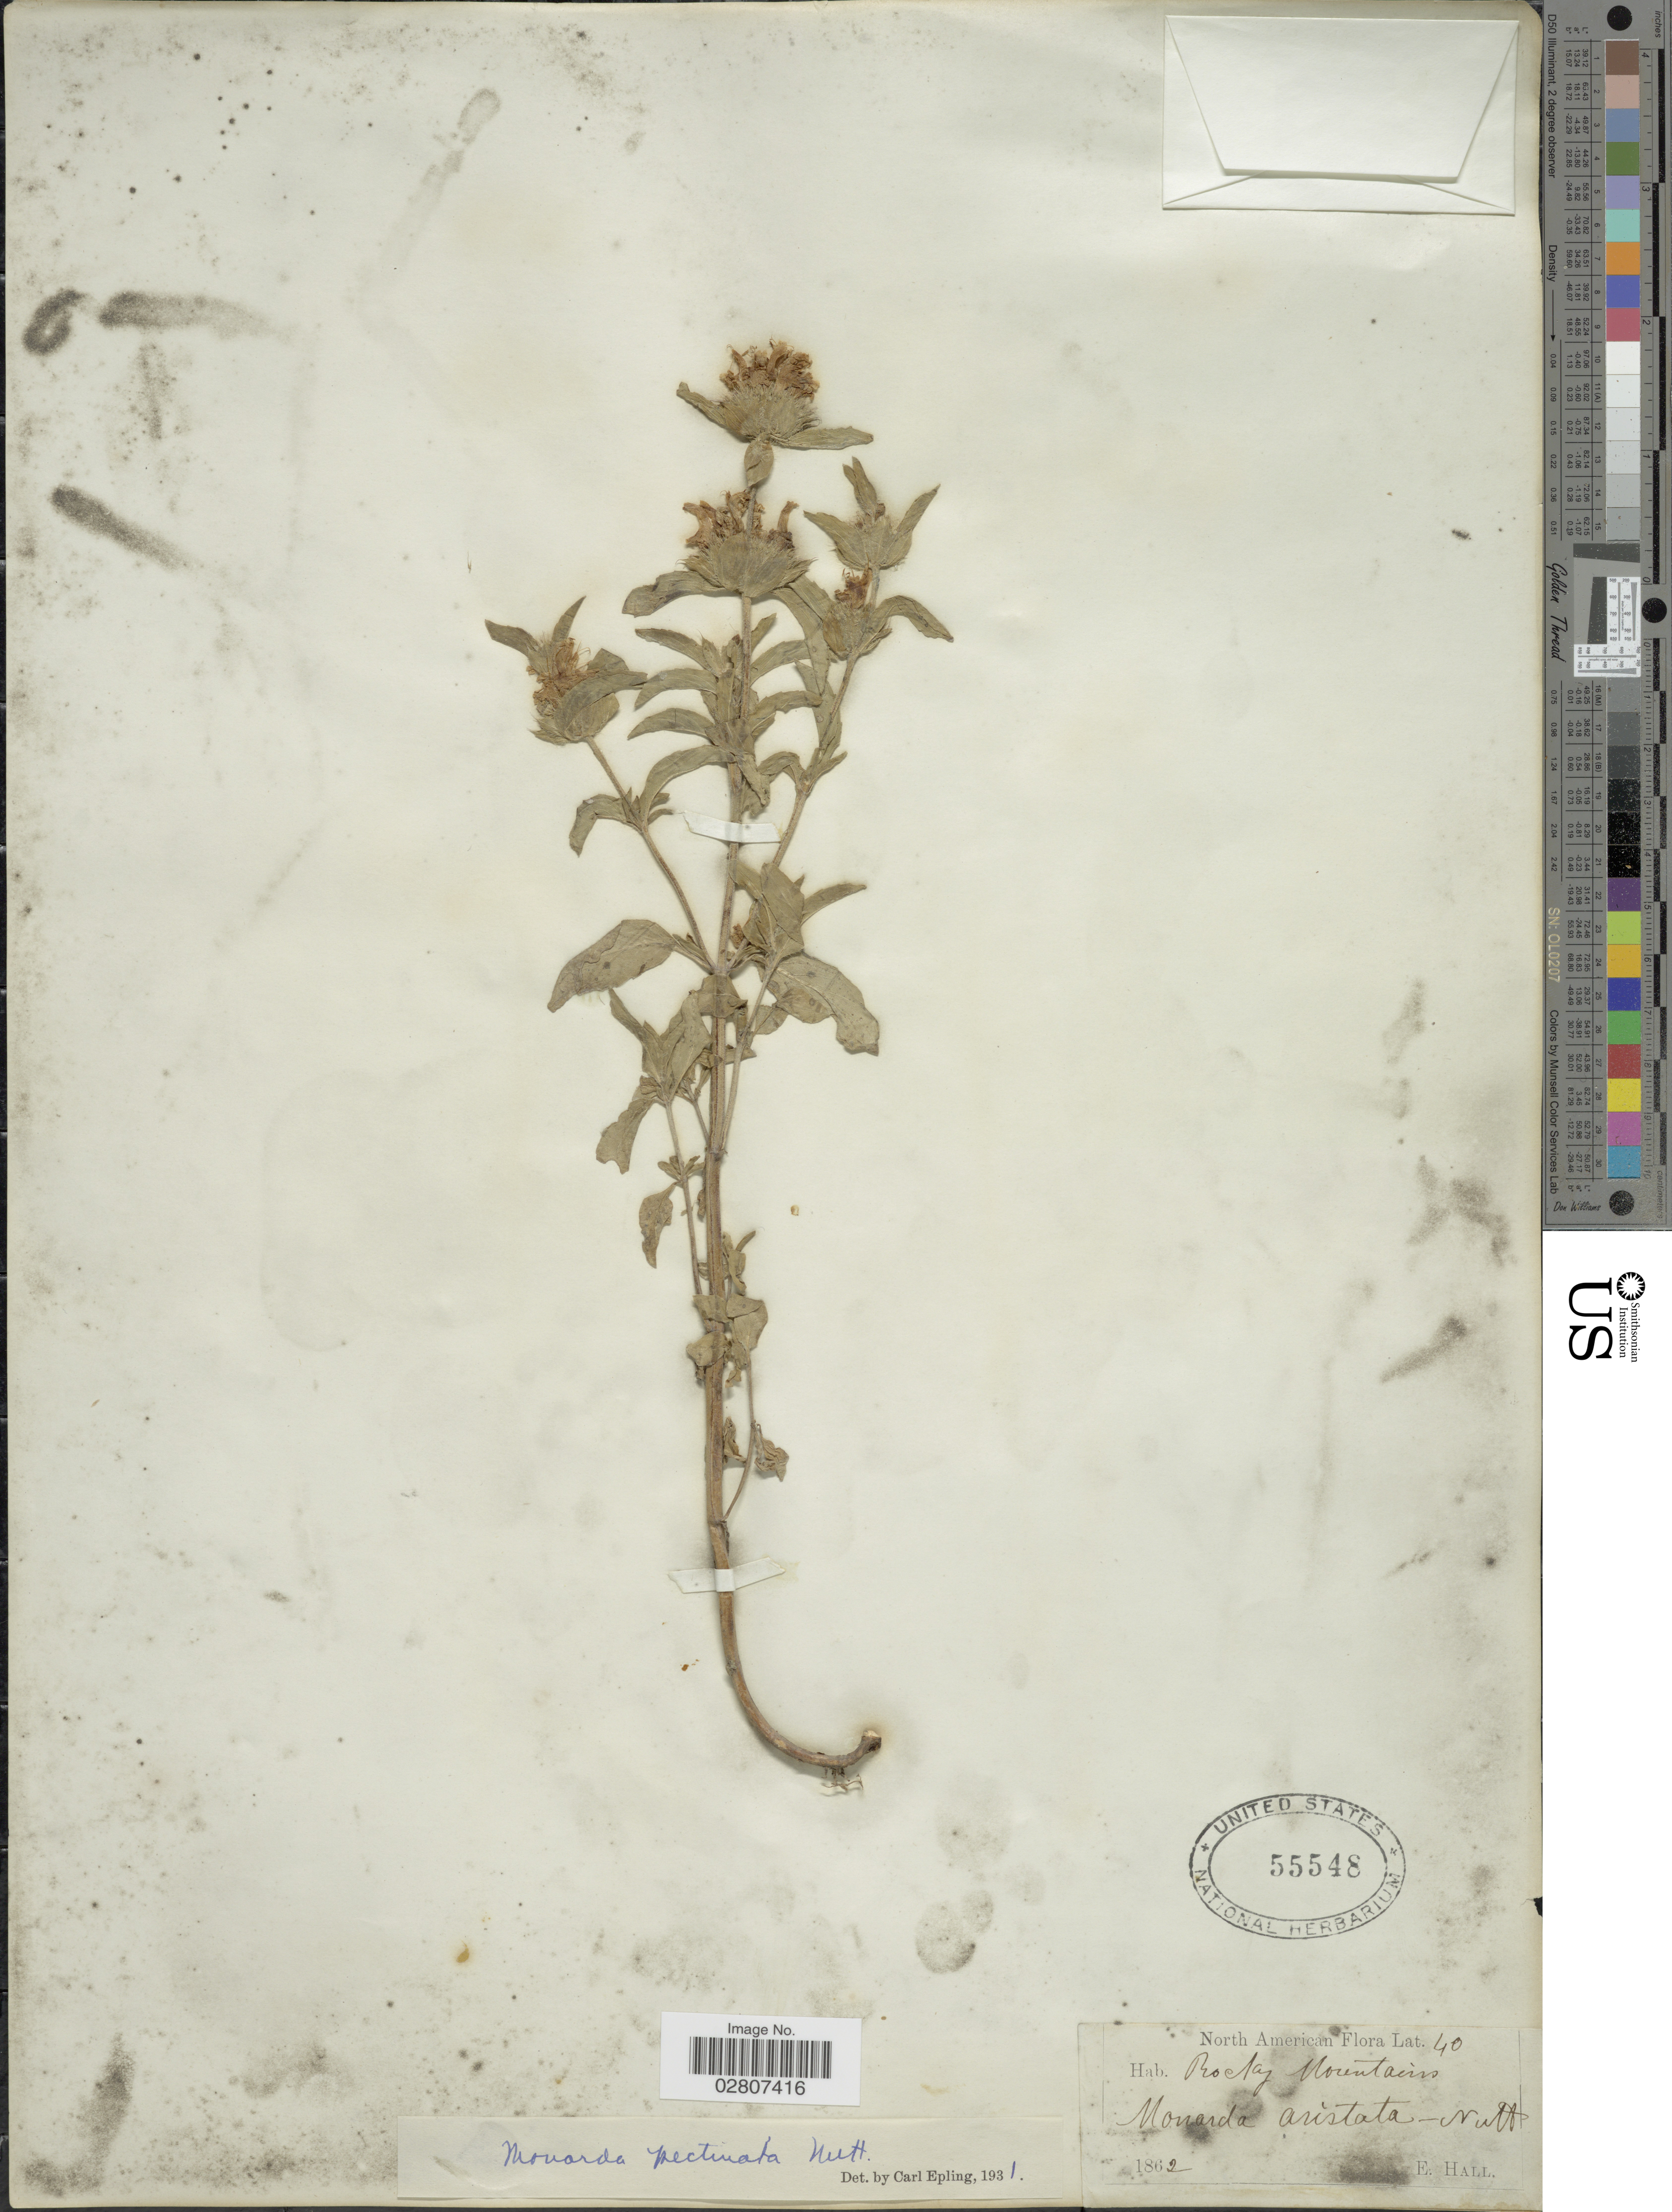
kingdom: Plantae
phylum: Tracheophyta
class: Magnoliopsida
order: Lamiales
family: Lamiaceae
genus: Monarda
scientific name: Monarda pectinata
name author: Nutt.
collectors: E. Hall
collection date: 1862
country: United States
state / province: Colorado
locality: Rocky Mtns.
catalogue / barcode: US 55548